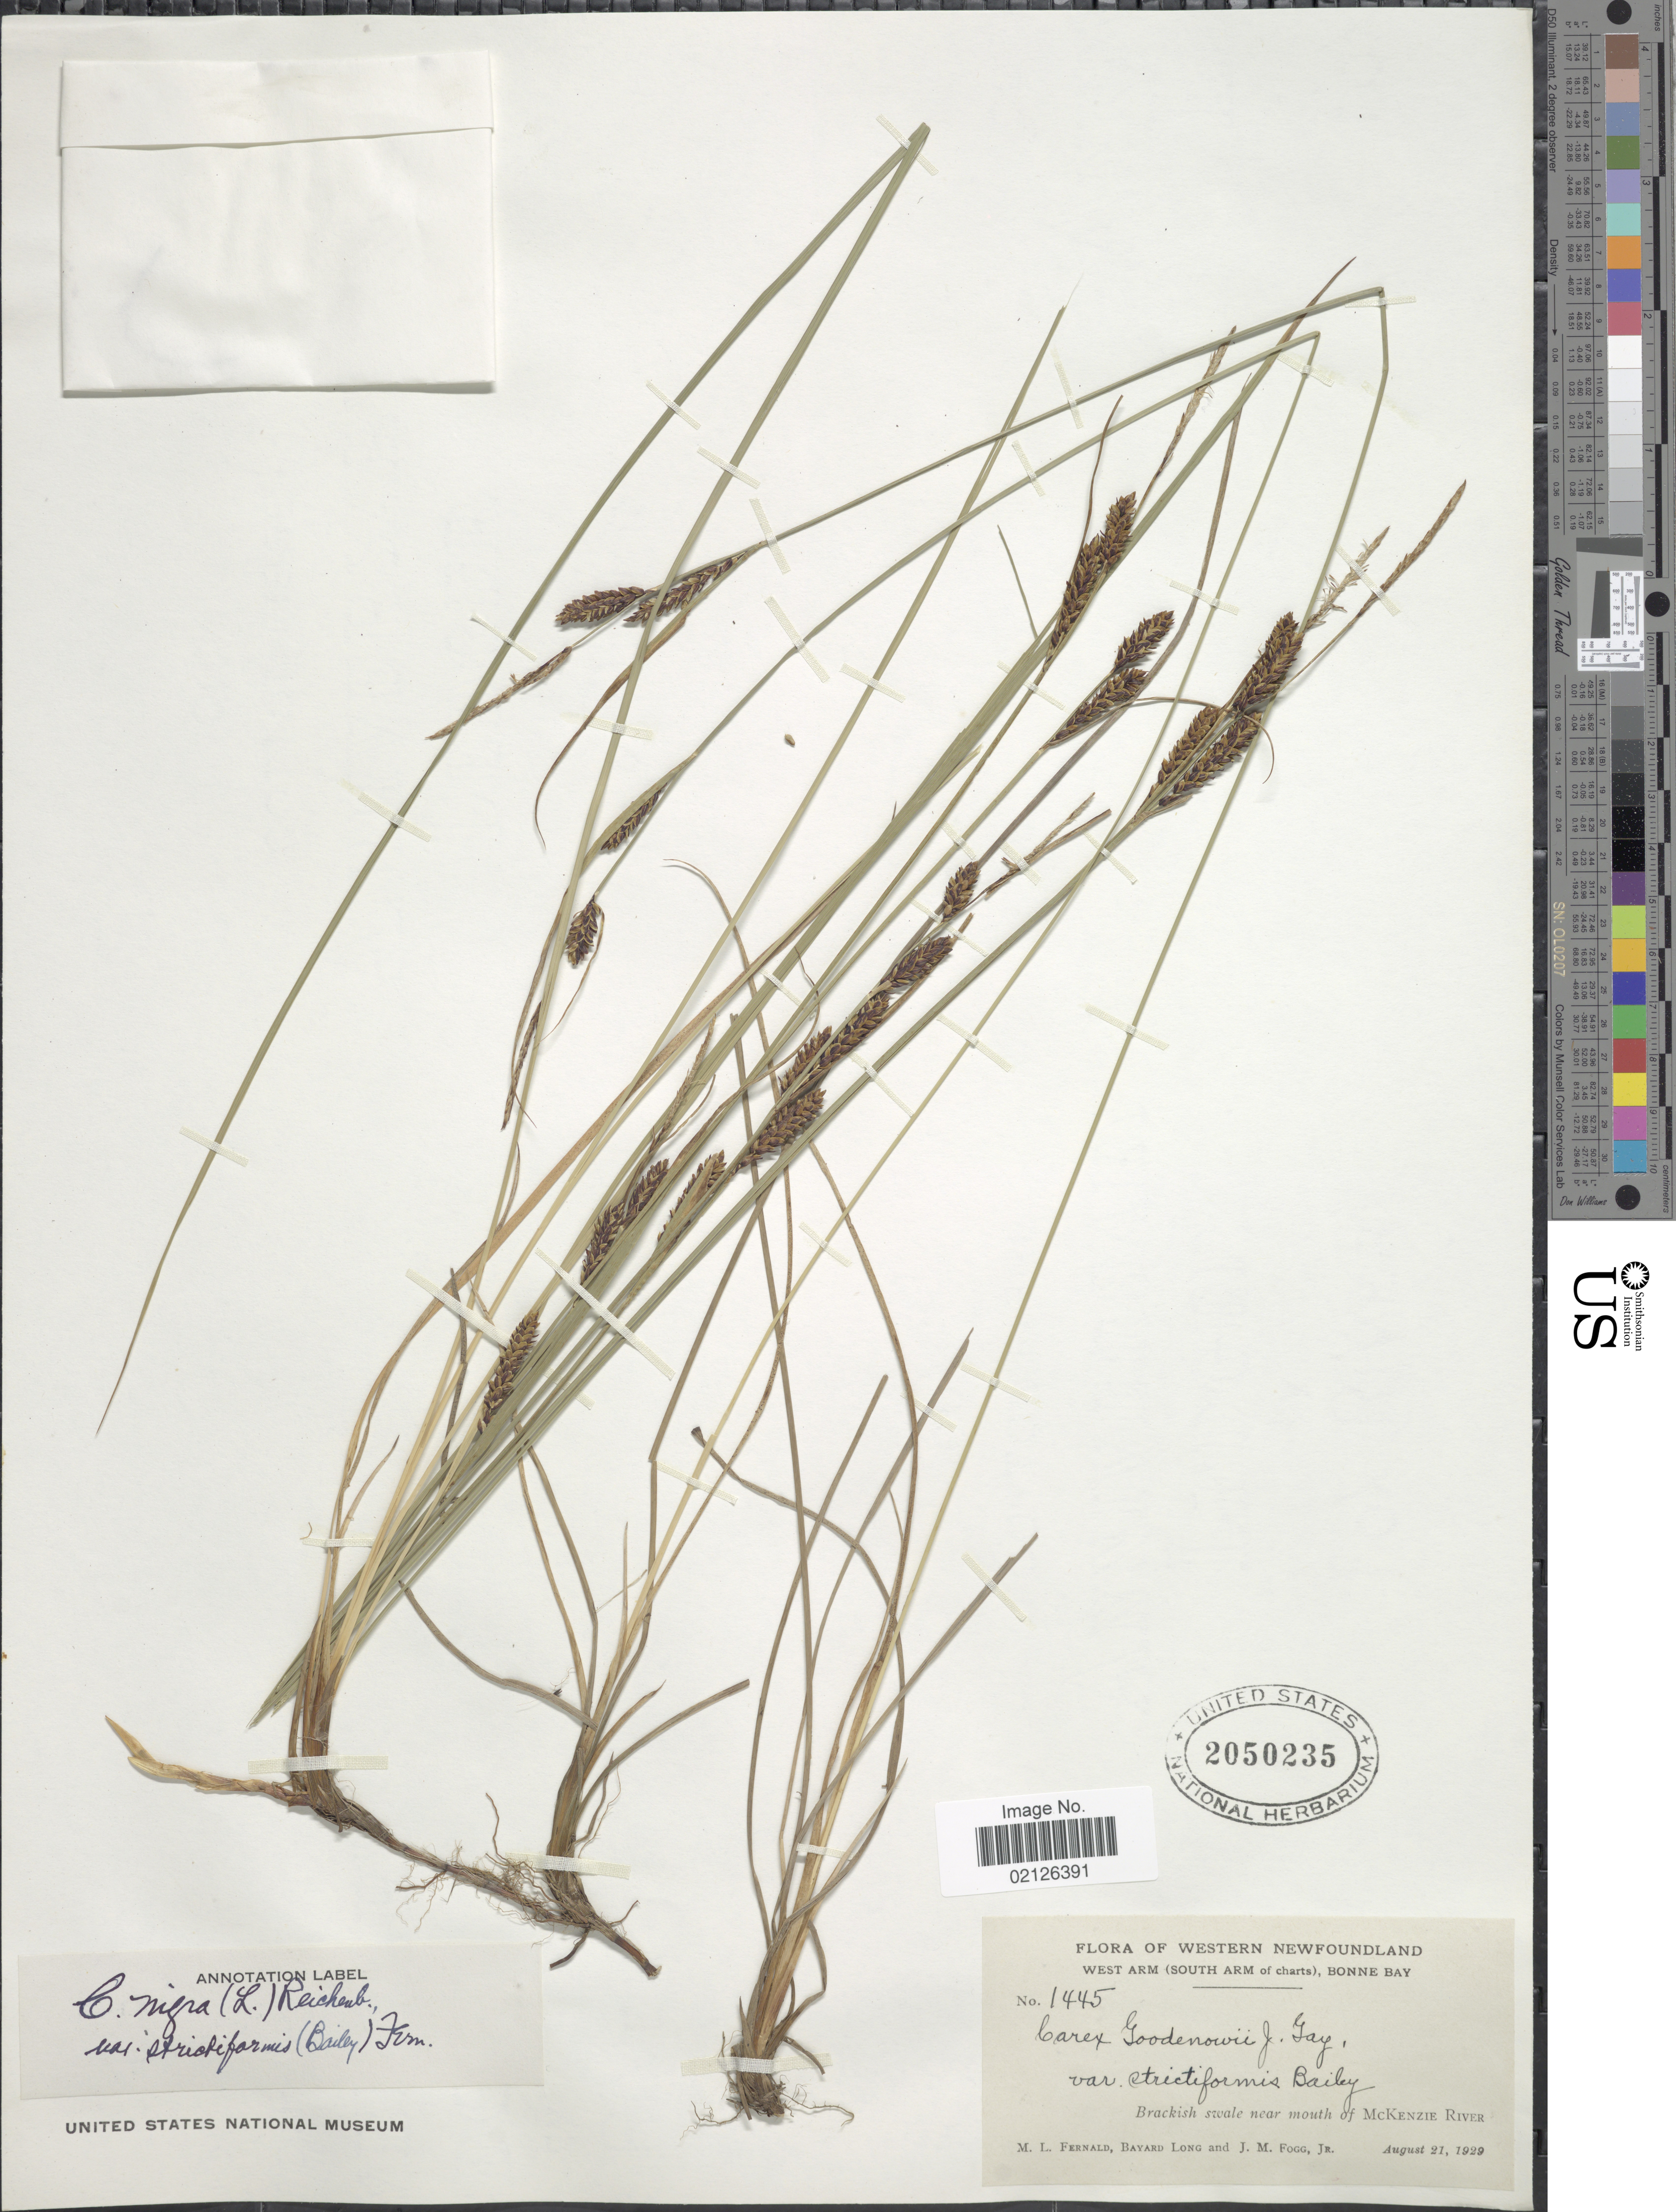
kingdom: Plantae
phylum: Tracheophyta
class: Liliopsida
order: Poales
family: Cyperaceae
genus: Carex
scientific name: Carex nigra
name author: (L.) Reichard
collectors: M. L. Fernald, B. Long & J. Fogg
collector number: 1445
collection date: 1929-08-21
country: Canada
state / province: Newfoundland and Labrador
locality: Western Newfoundland, West Arm (South Arm of charts), Bonne Bay, Brackish swale near mouth of McKenzie River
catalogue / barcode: US 2050235